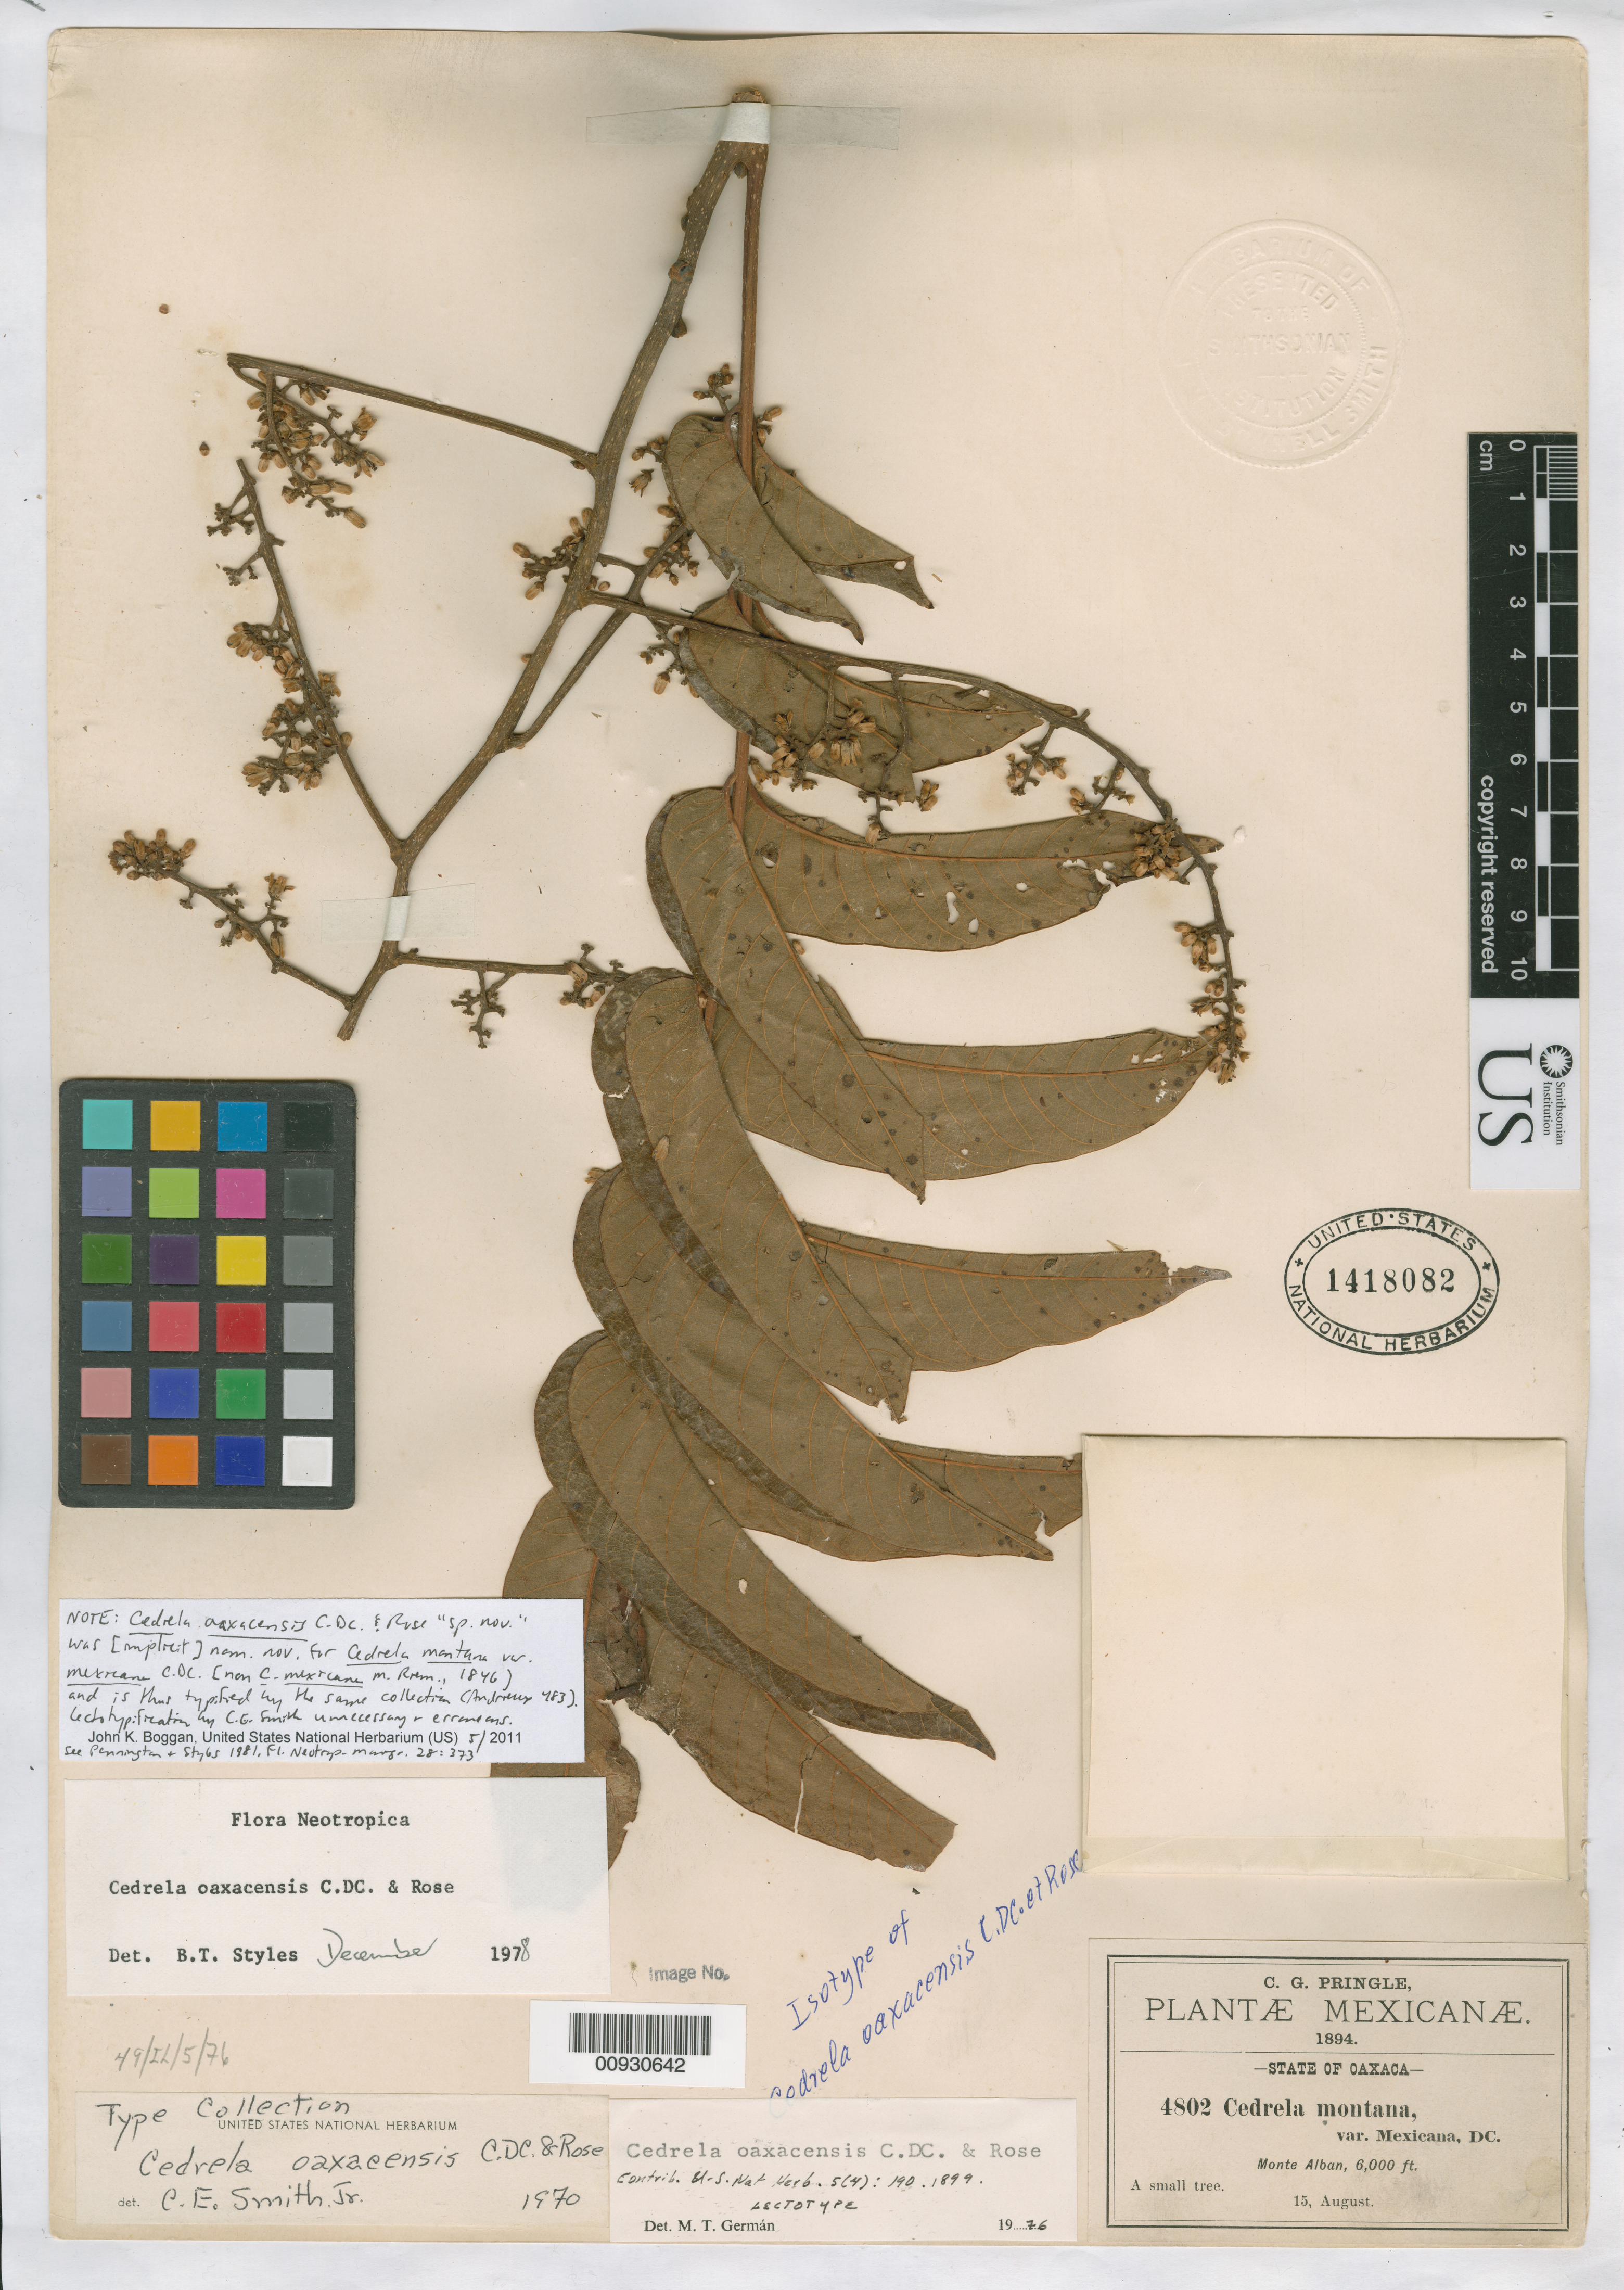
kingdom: Plantae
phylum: Tracheophyta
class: Magnoliopsida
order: Sapindales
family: Meliaceae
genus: Cedrela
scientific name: Cedrela oaxacensis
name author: C. DC. & Rose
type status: Lectotype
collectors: C. G. Pringle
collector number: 4802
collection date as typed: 15 Aug 1894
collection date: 1894-08-15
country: Mexico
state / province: Oaxaca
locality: Monte Alban.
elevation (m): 1829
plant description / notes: Cedrela oaxacensis described as "sp. nov." but [implicit] nom. nov. for "Cedrela montana mexicana" cited in synonymy.; Pringle 4802 erroneously designated as "lectotype collection" by C.E. Smith but as nom. nov., C. oaxacensis has the same type as replaced name (C. montana var. mexicana, Andrieux 483); see Pennington & Styles 1981, Fl. Neotrop. Monogr. 28: 372-373.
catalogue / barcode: US 1418082